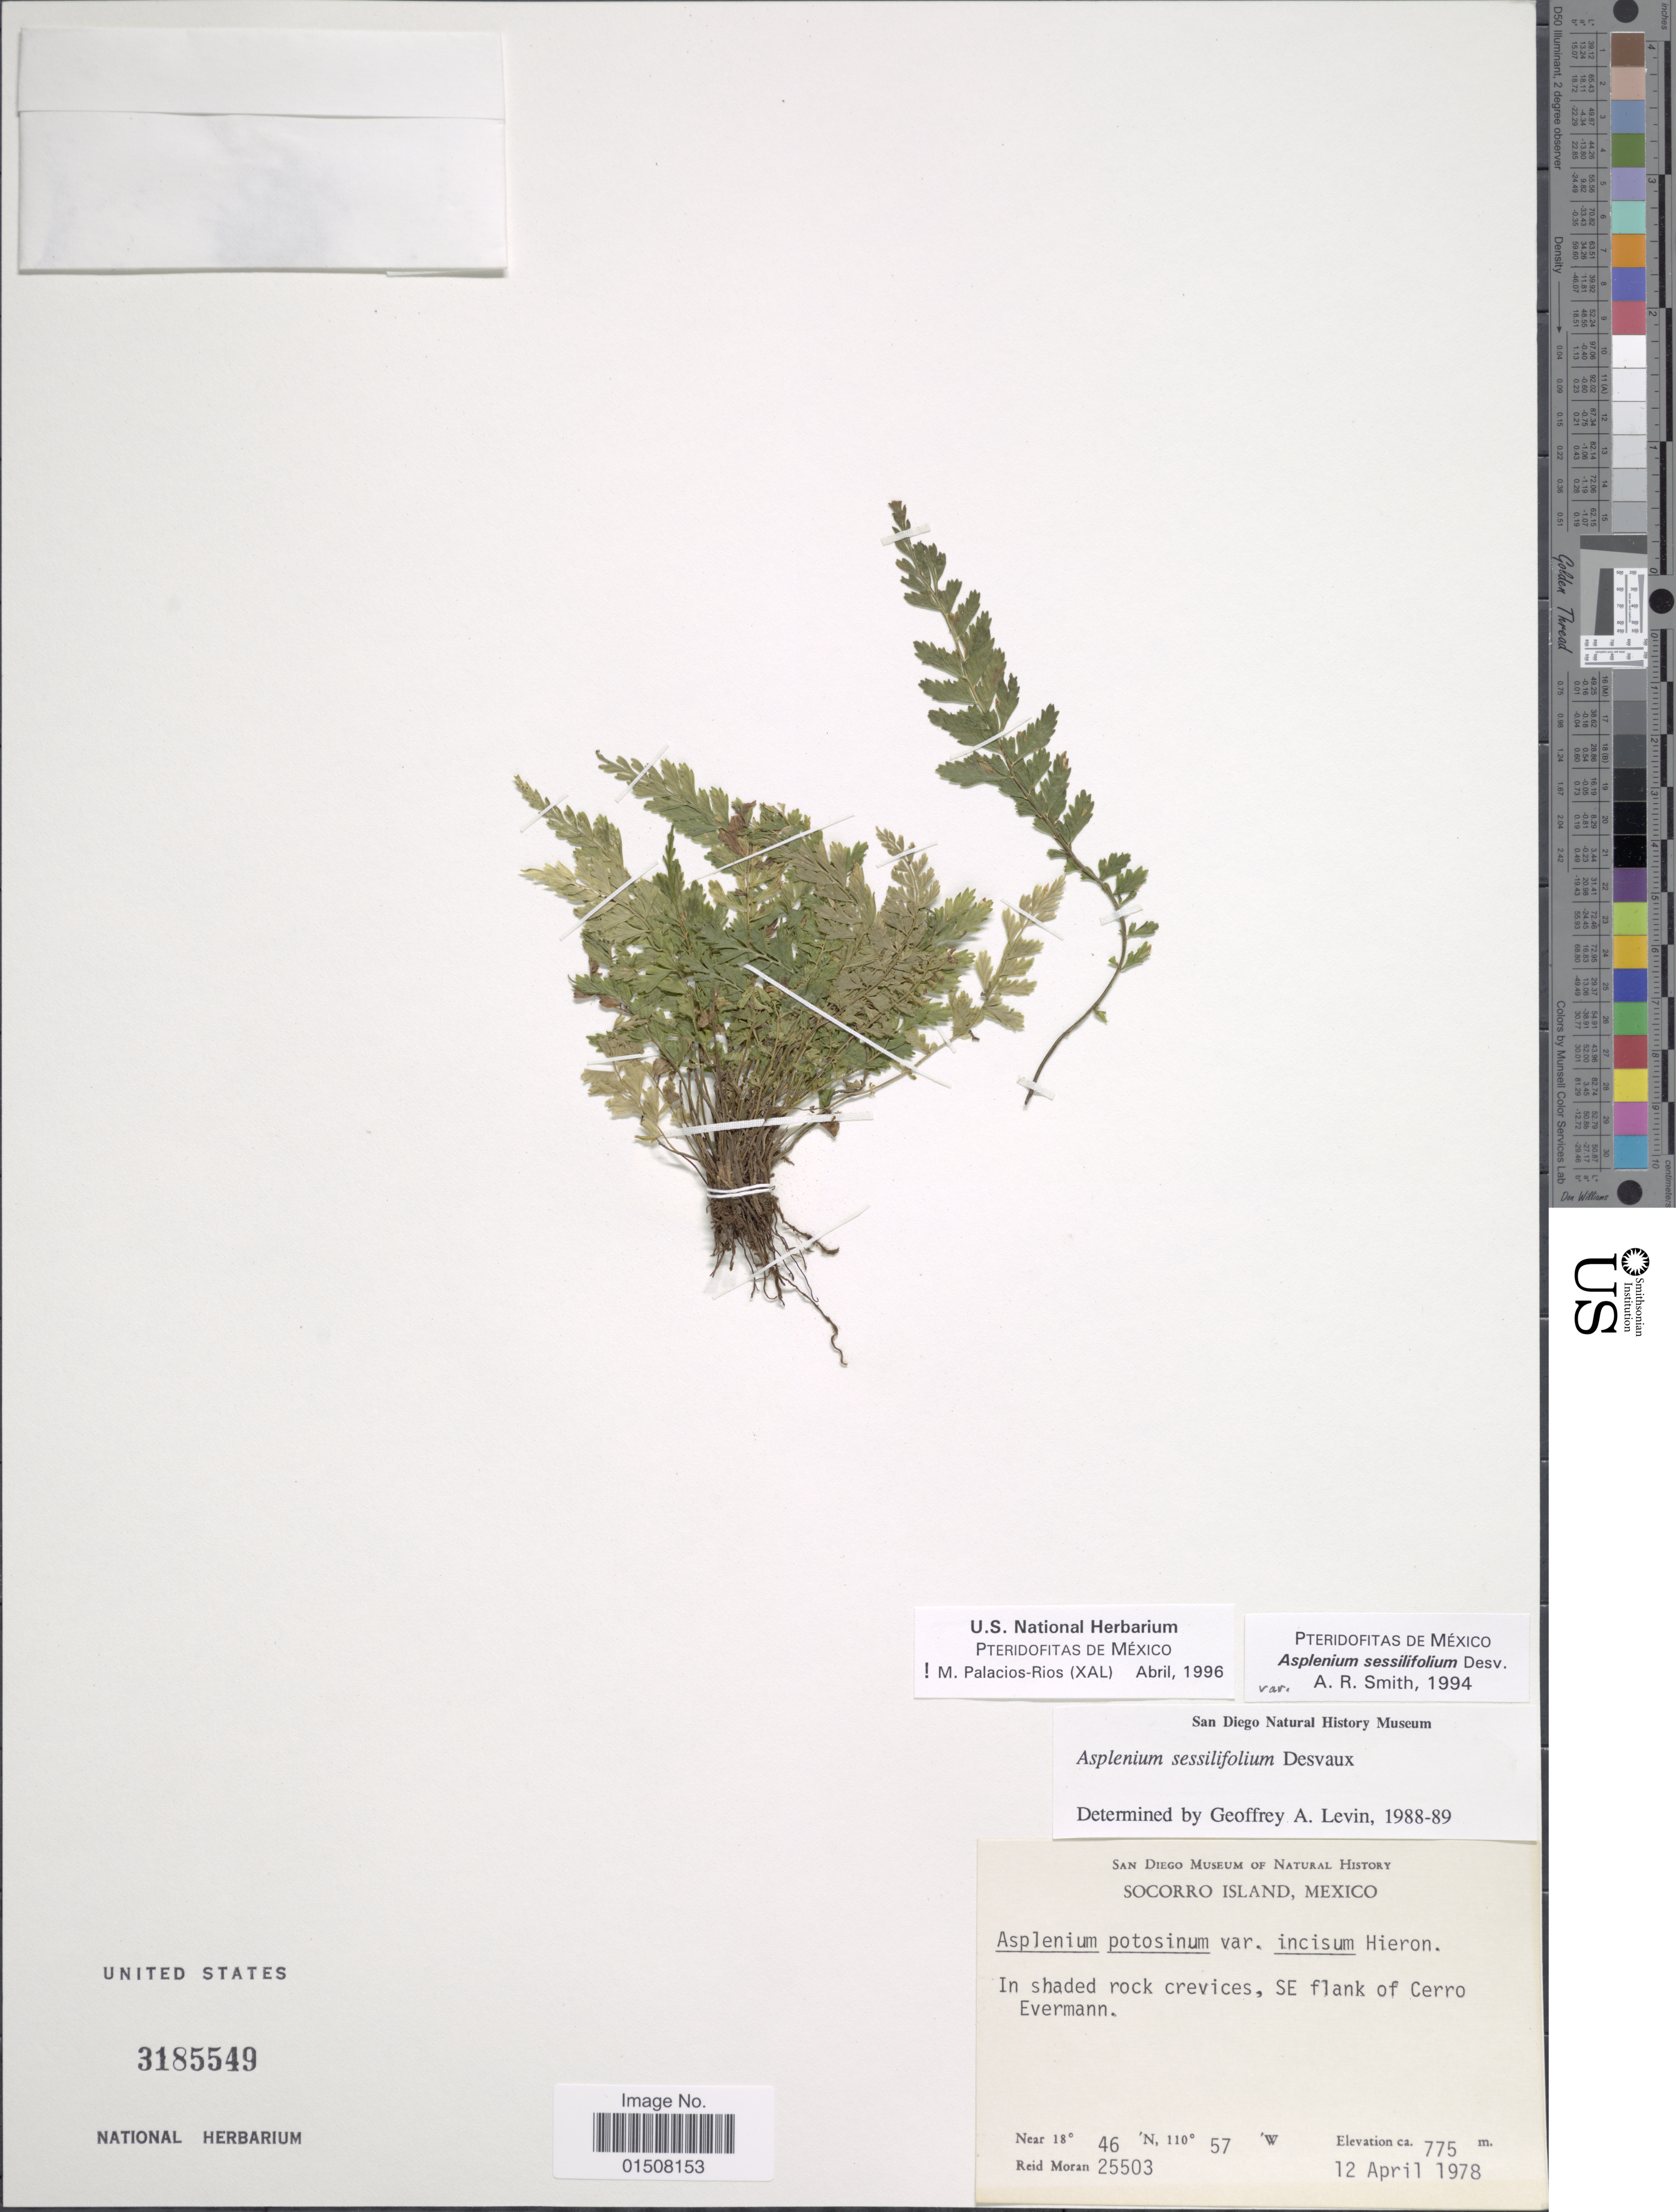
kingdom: Plantae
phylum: Tracheophyta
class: Polypodiopsida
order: Polypodiales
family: Aspleniaceae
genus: Asplenium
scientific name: Asplenium sessilifolium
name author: Desv.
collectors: R. V. Moran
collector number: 25503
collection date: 1978-04-12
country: Mexico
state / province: Colima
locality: Socorro Island, SE flank of Cerro Evermann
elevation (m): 775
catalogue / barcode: US 3185549